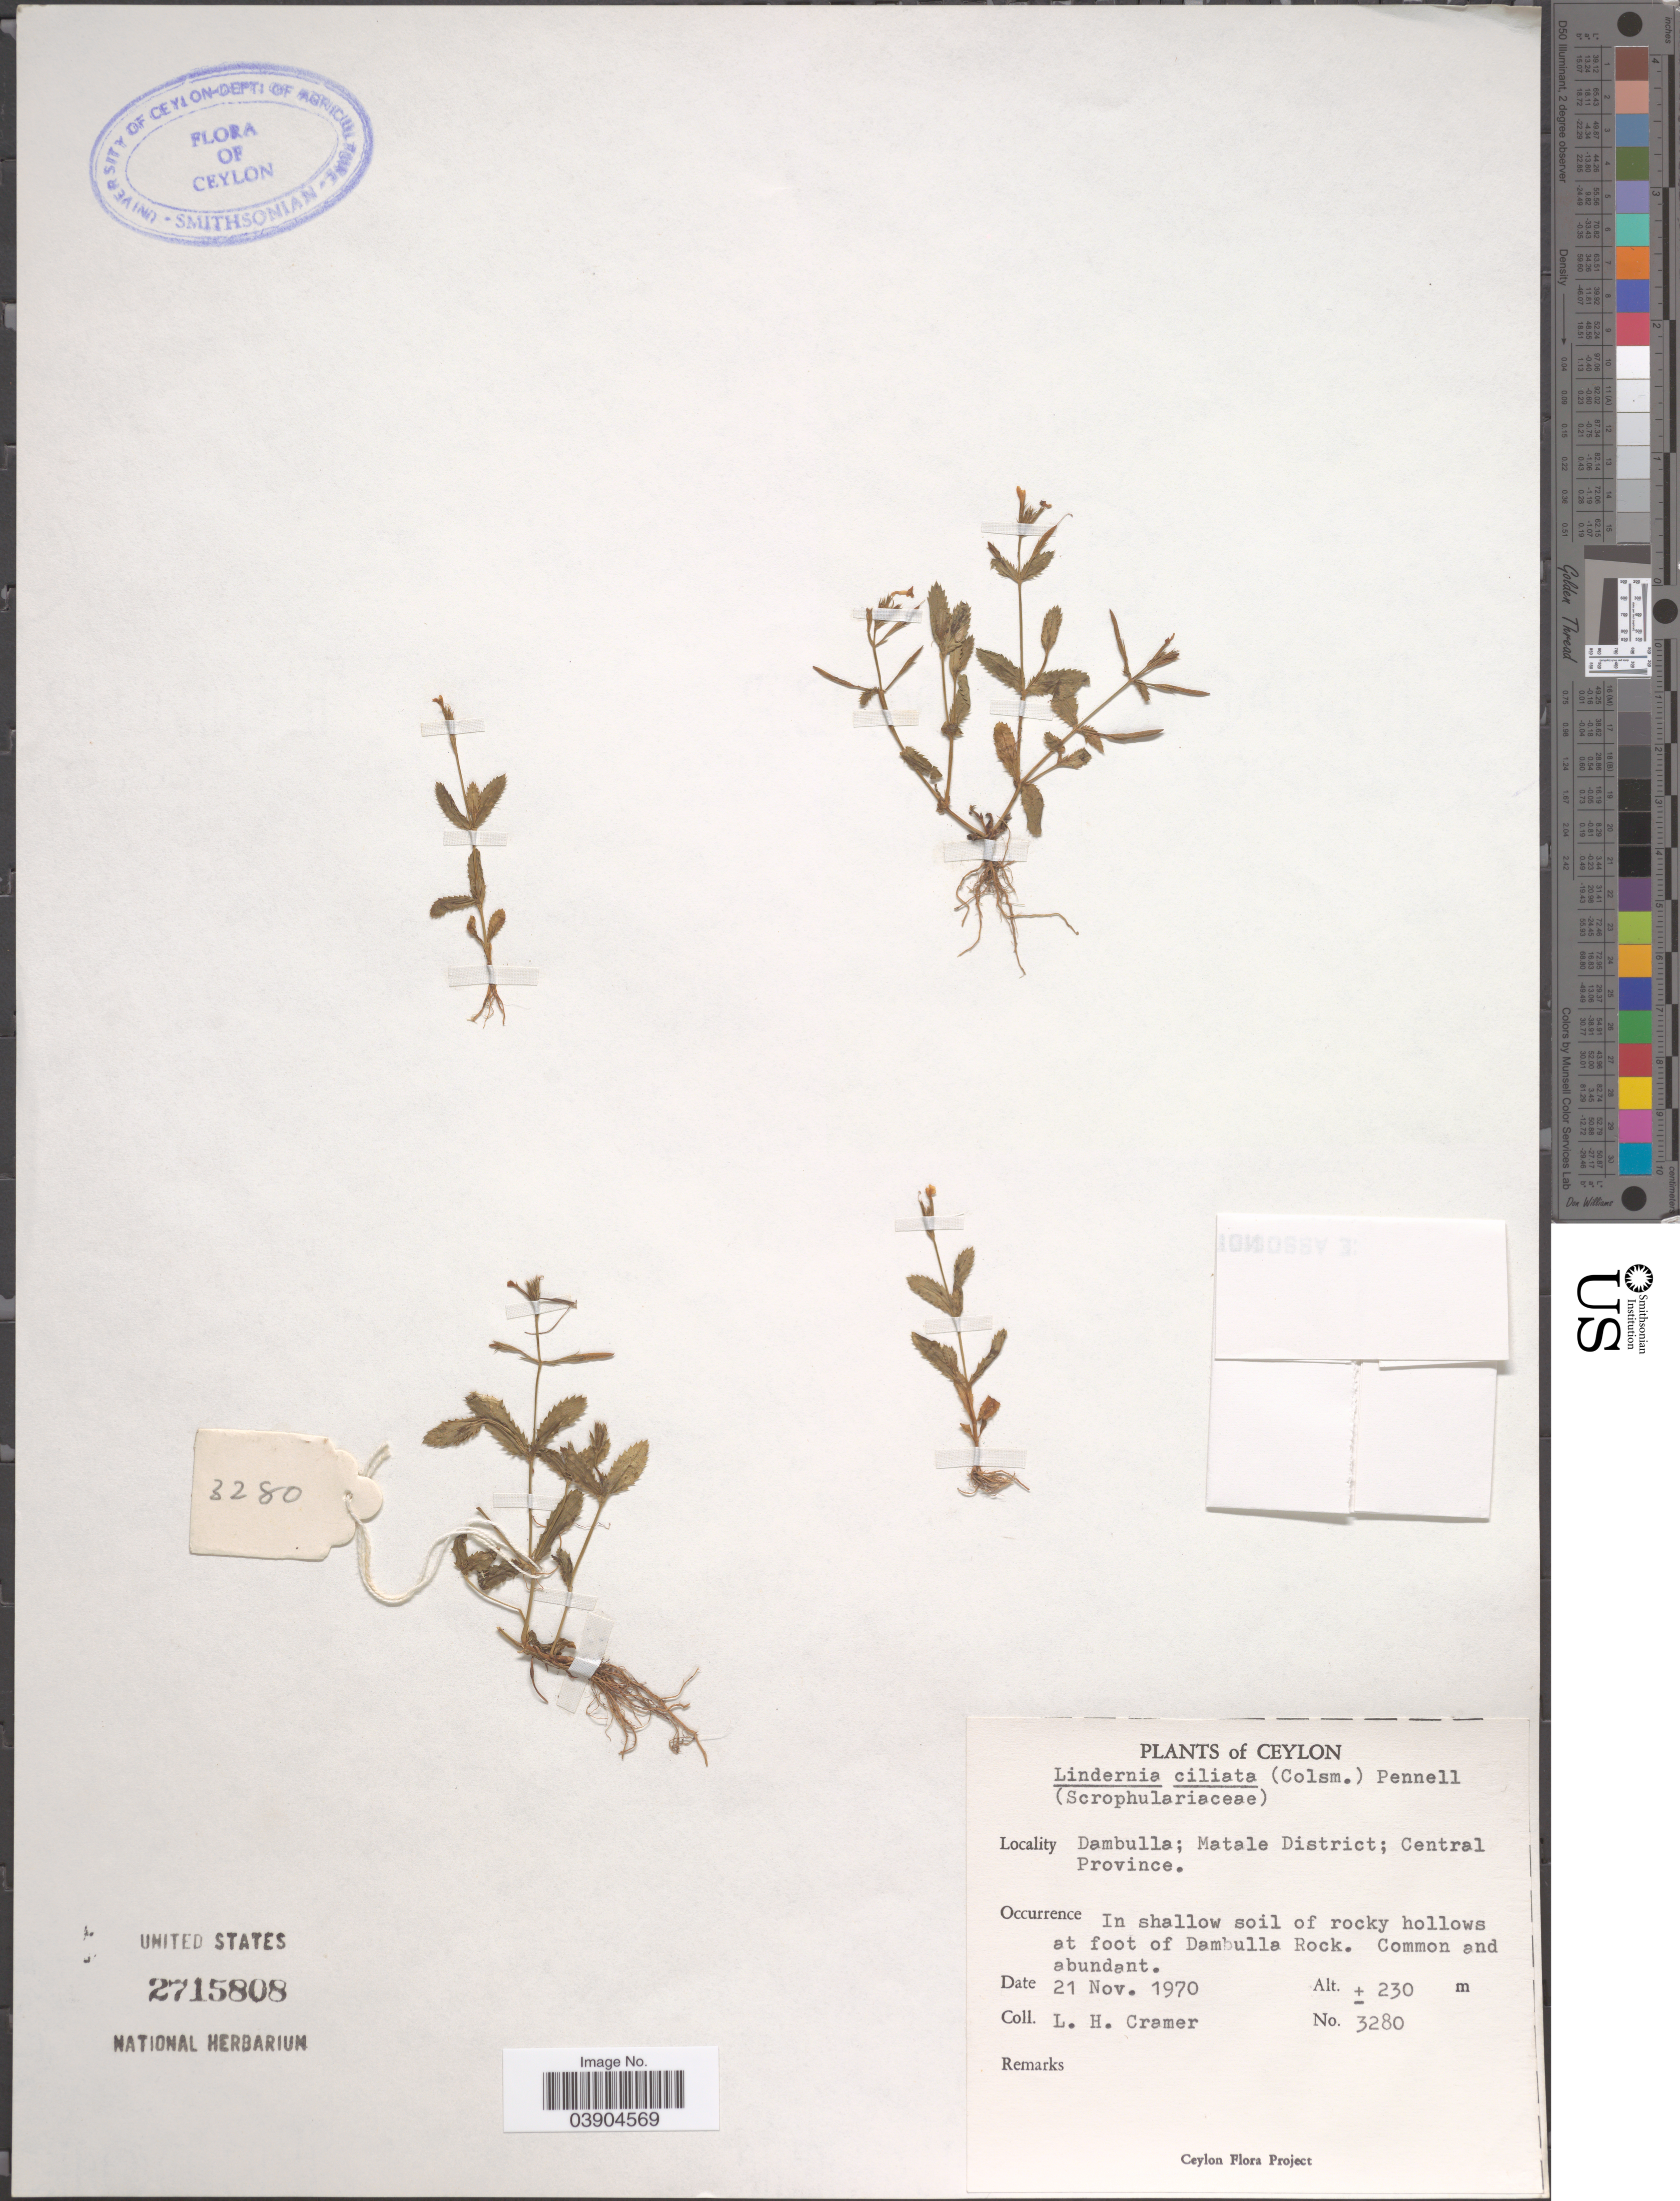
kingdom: Plantae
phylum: Tracheophyta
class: Magnoliopsida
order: Lamiales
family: Linderniaceae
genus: Lindernia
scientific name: Lindernia ciliata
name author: (Colsm.) Pennell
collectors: L. H. Cramer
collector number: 3280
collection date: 1970-11-21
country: Sri Lanka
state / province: Central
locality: Ceylon. Dambulla; Matale District. In shallow soil of rocky hollows at foot of Dambulla Rock.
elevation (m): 230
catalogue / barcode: US 2715808